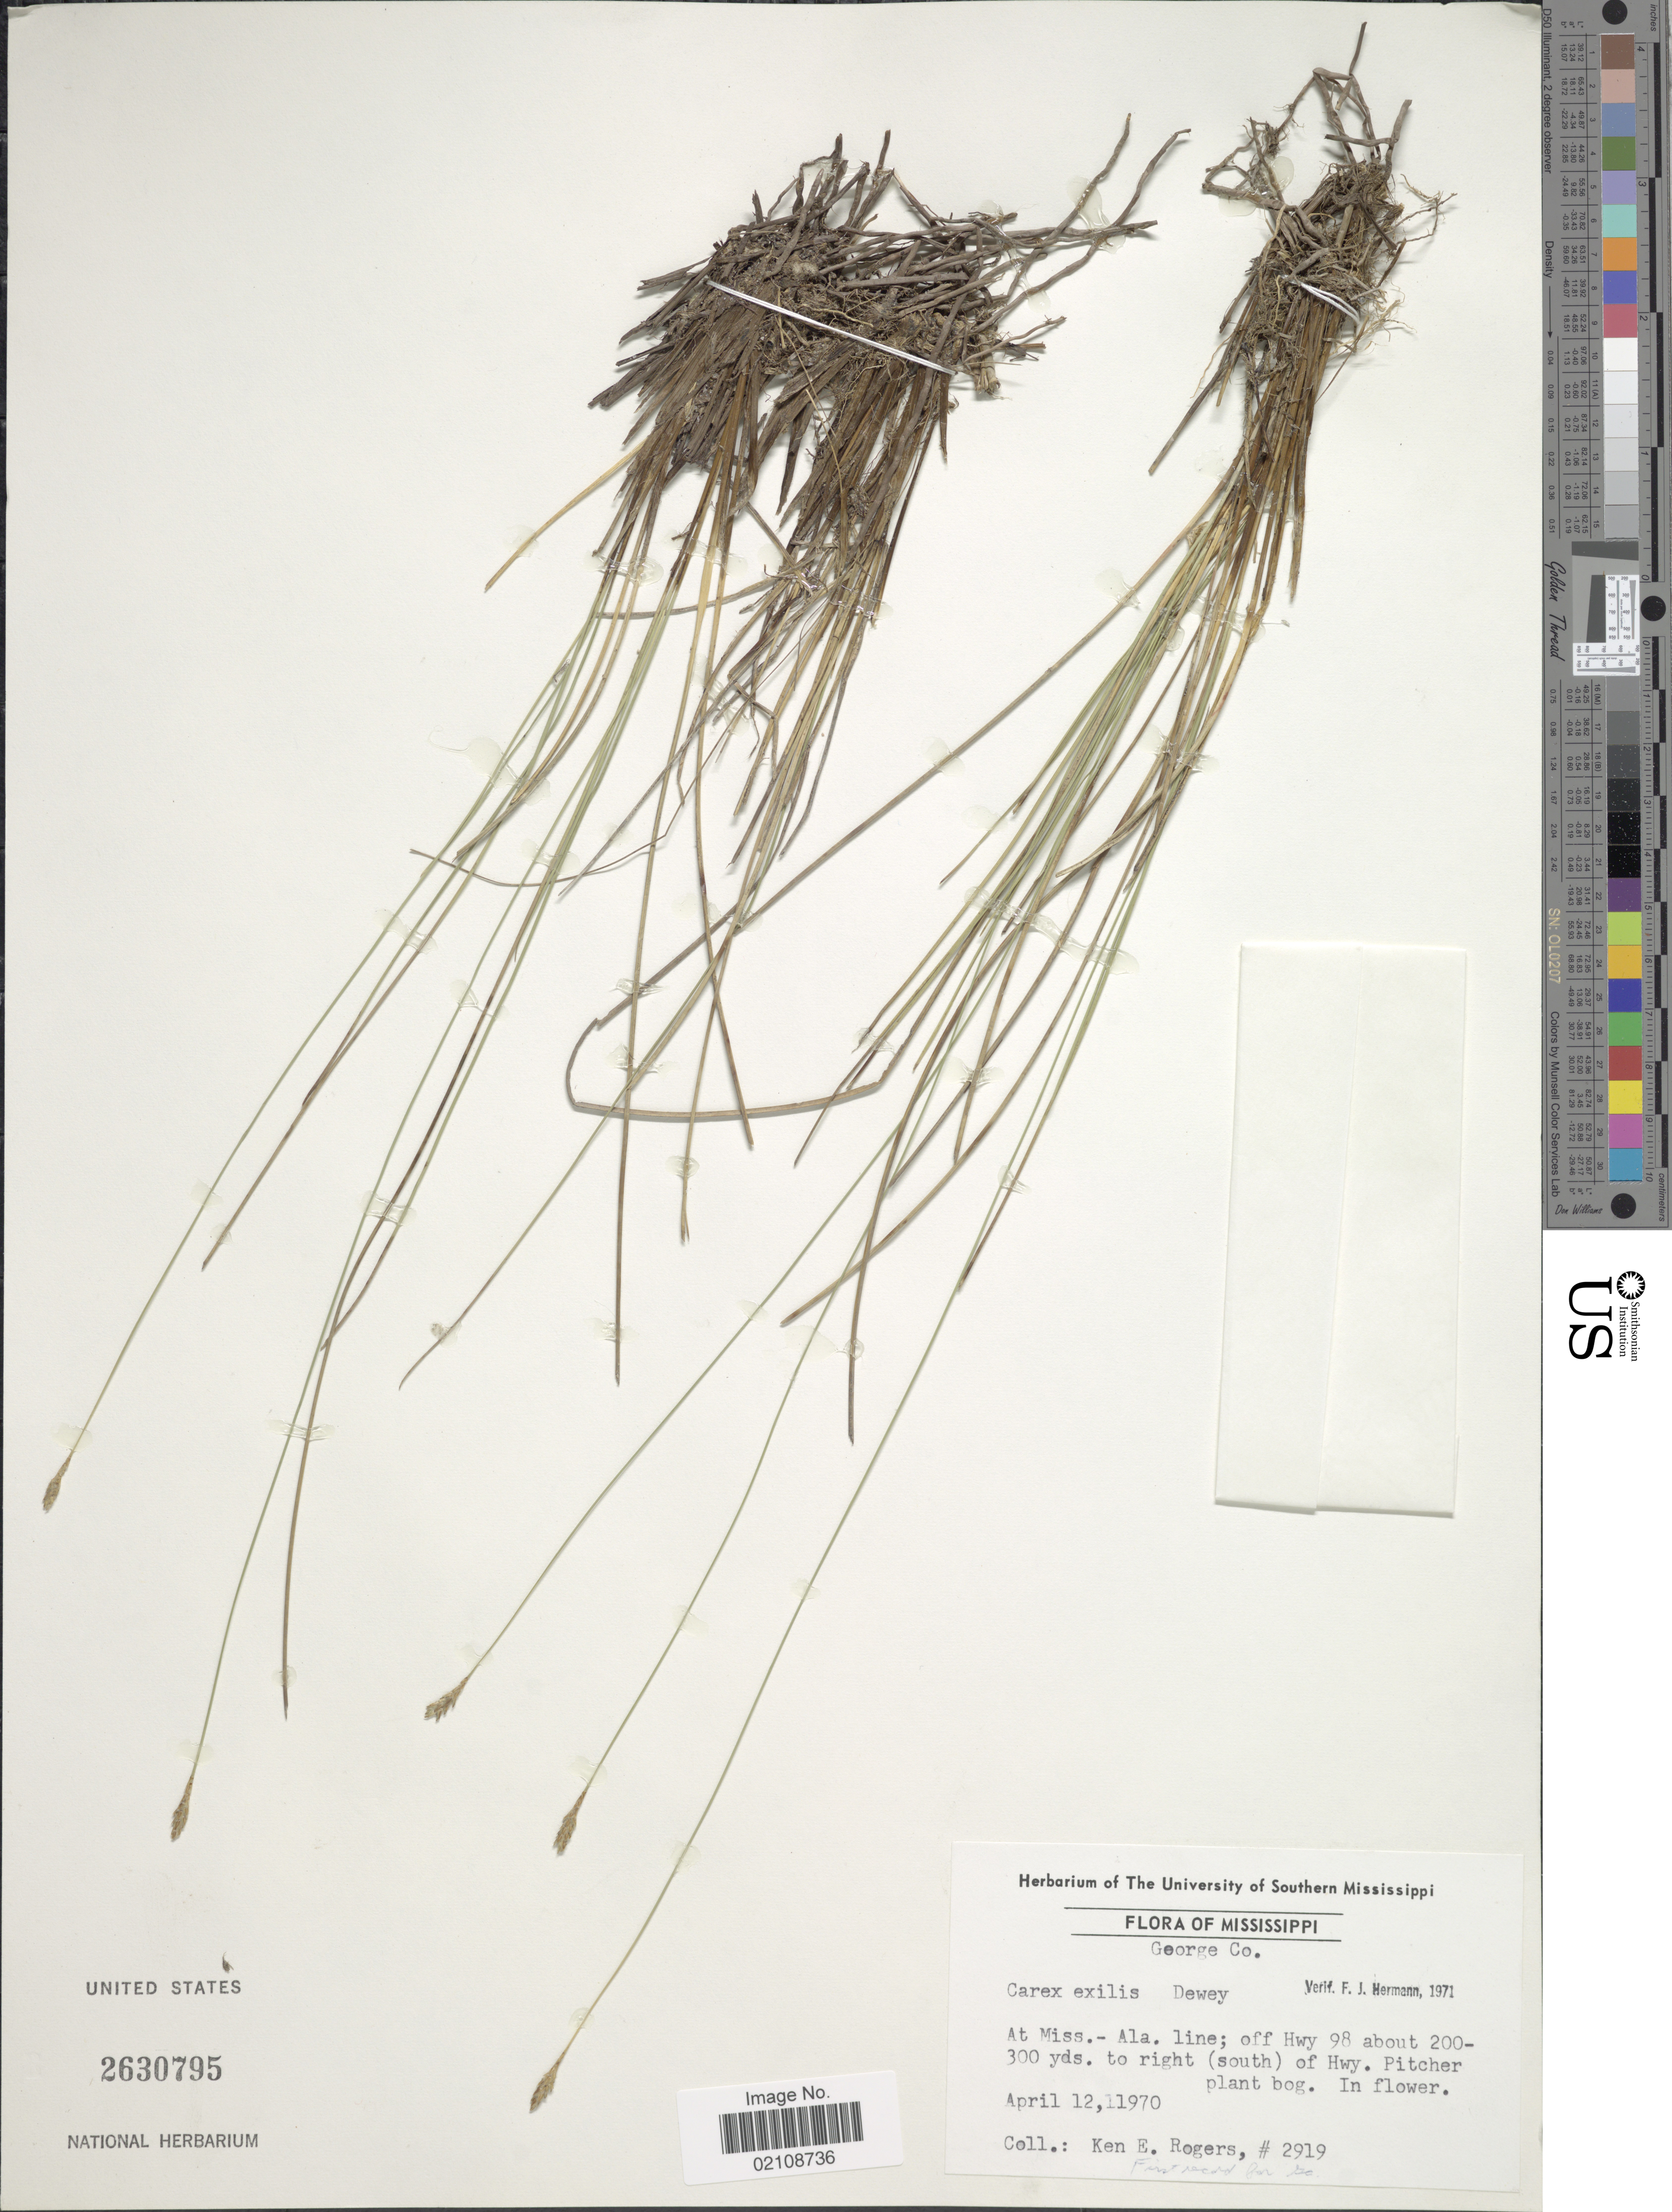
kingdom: Plantae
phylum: Tracheophyta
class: Liliopsida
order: Poales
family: Cyperaceae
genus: Carex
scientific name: Carex exilis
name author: Dewey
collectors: K. Rogers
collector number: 2919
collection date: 1970-04-12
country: United States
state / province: Mississippi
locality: George Co., at Miss.-Ala. line; off Hwy 98 about 200-300 yds. to right (south) of Hwy. Pitcher plant bog.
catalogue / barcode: US 2630795